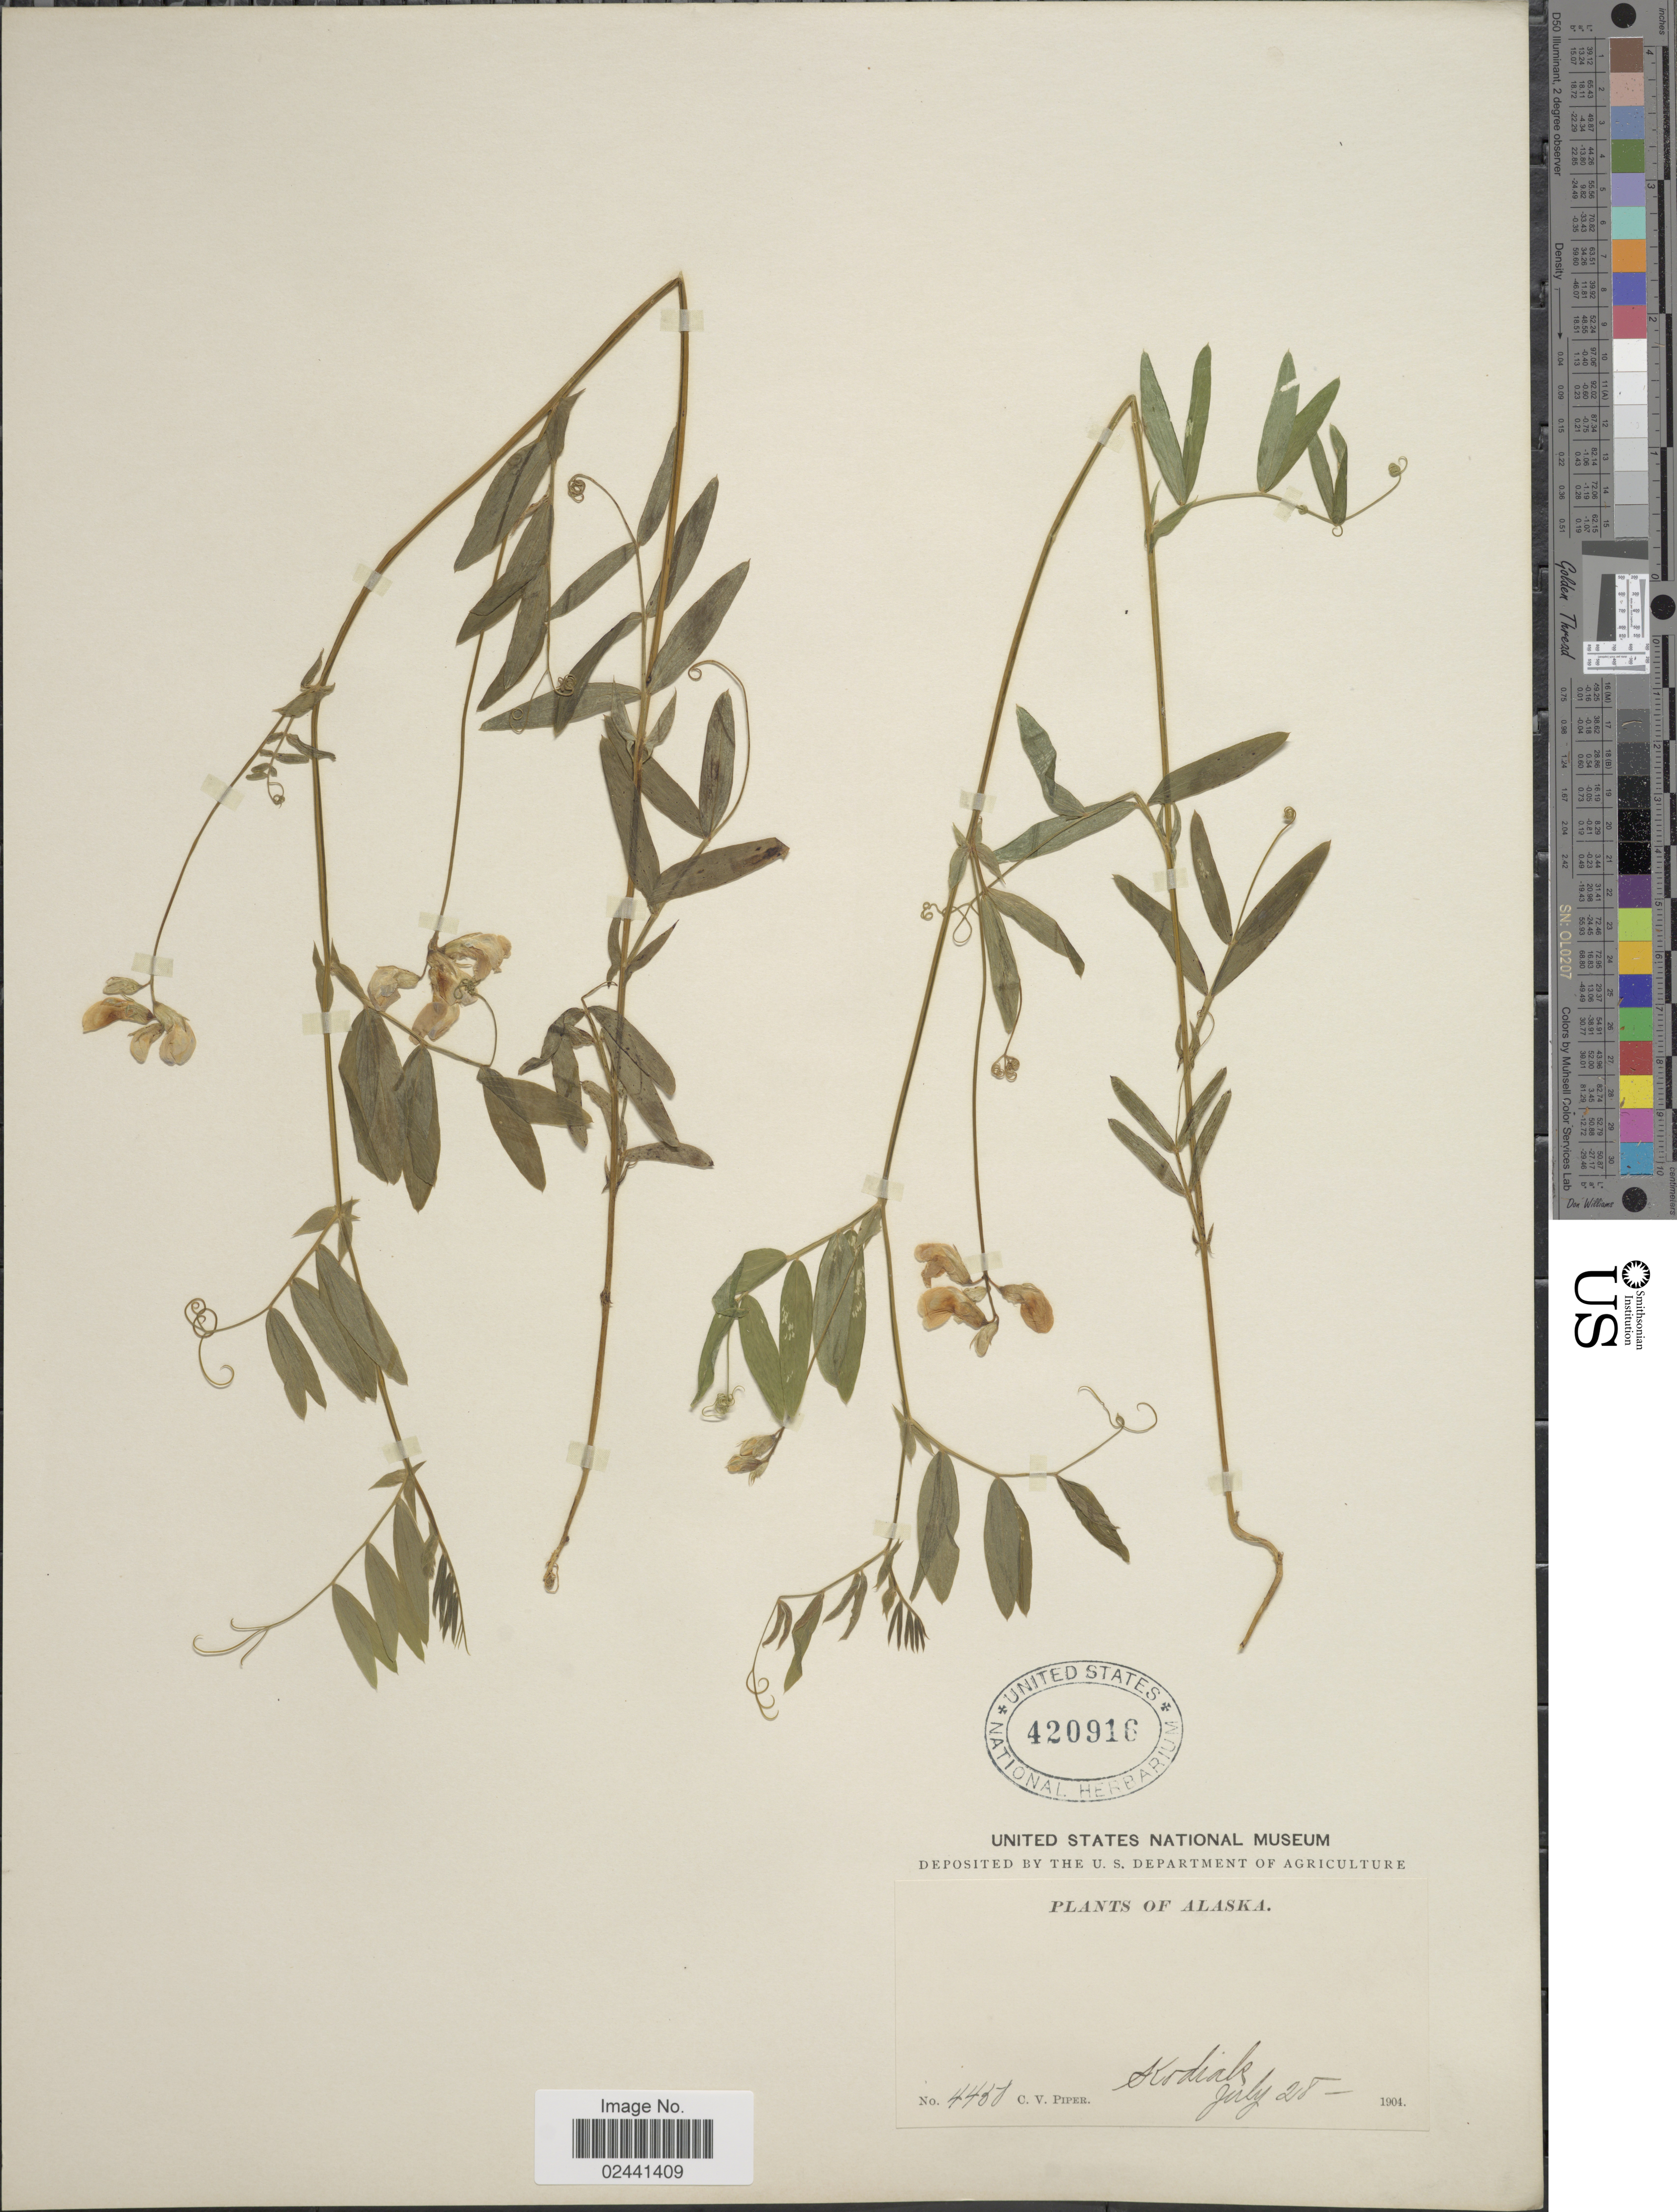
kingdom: Plantae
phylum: Tracheophyta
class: Magnoliopsida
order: Fabales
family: Fabaceae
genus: Lathyrus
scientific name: Lathyrus palustris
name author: L.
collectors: C. V. Piper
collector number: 4450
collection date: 1904-07-28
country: United States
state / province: Alaska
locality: Kodiak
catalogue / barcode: US 420916